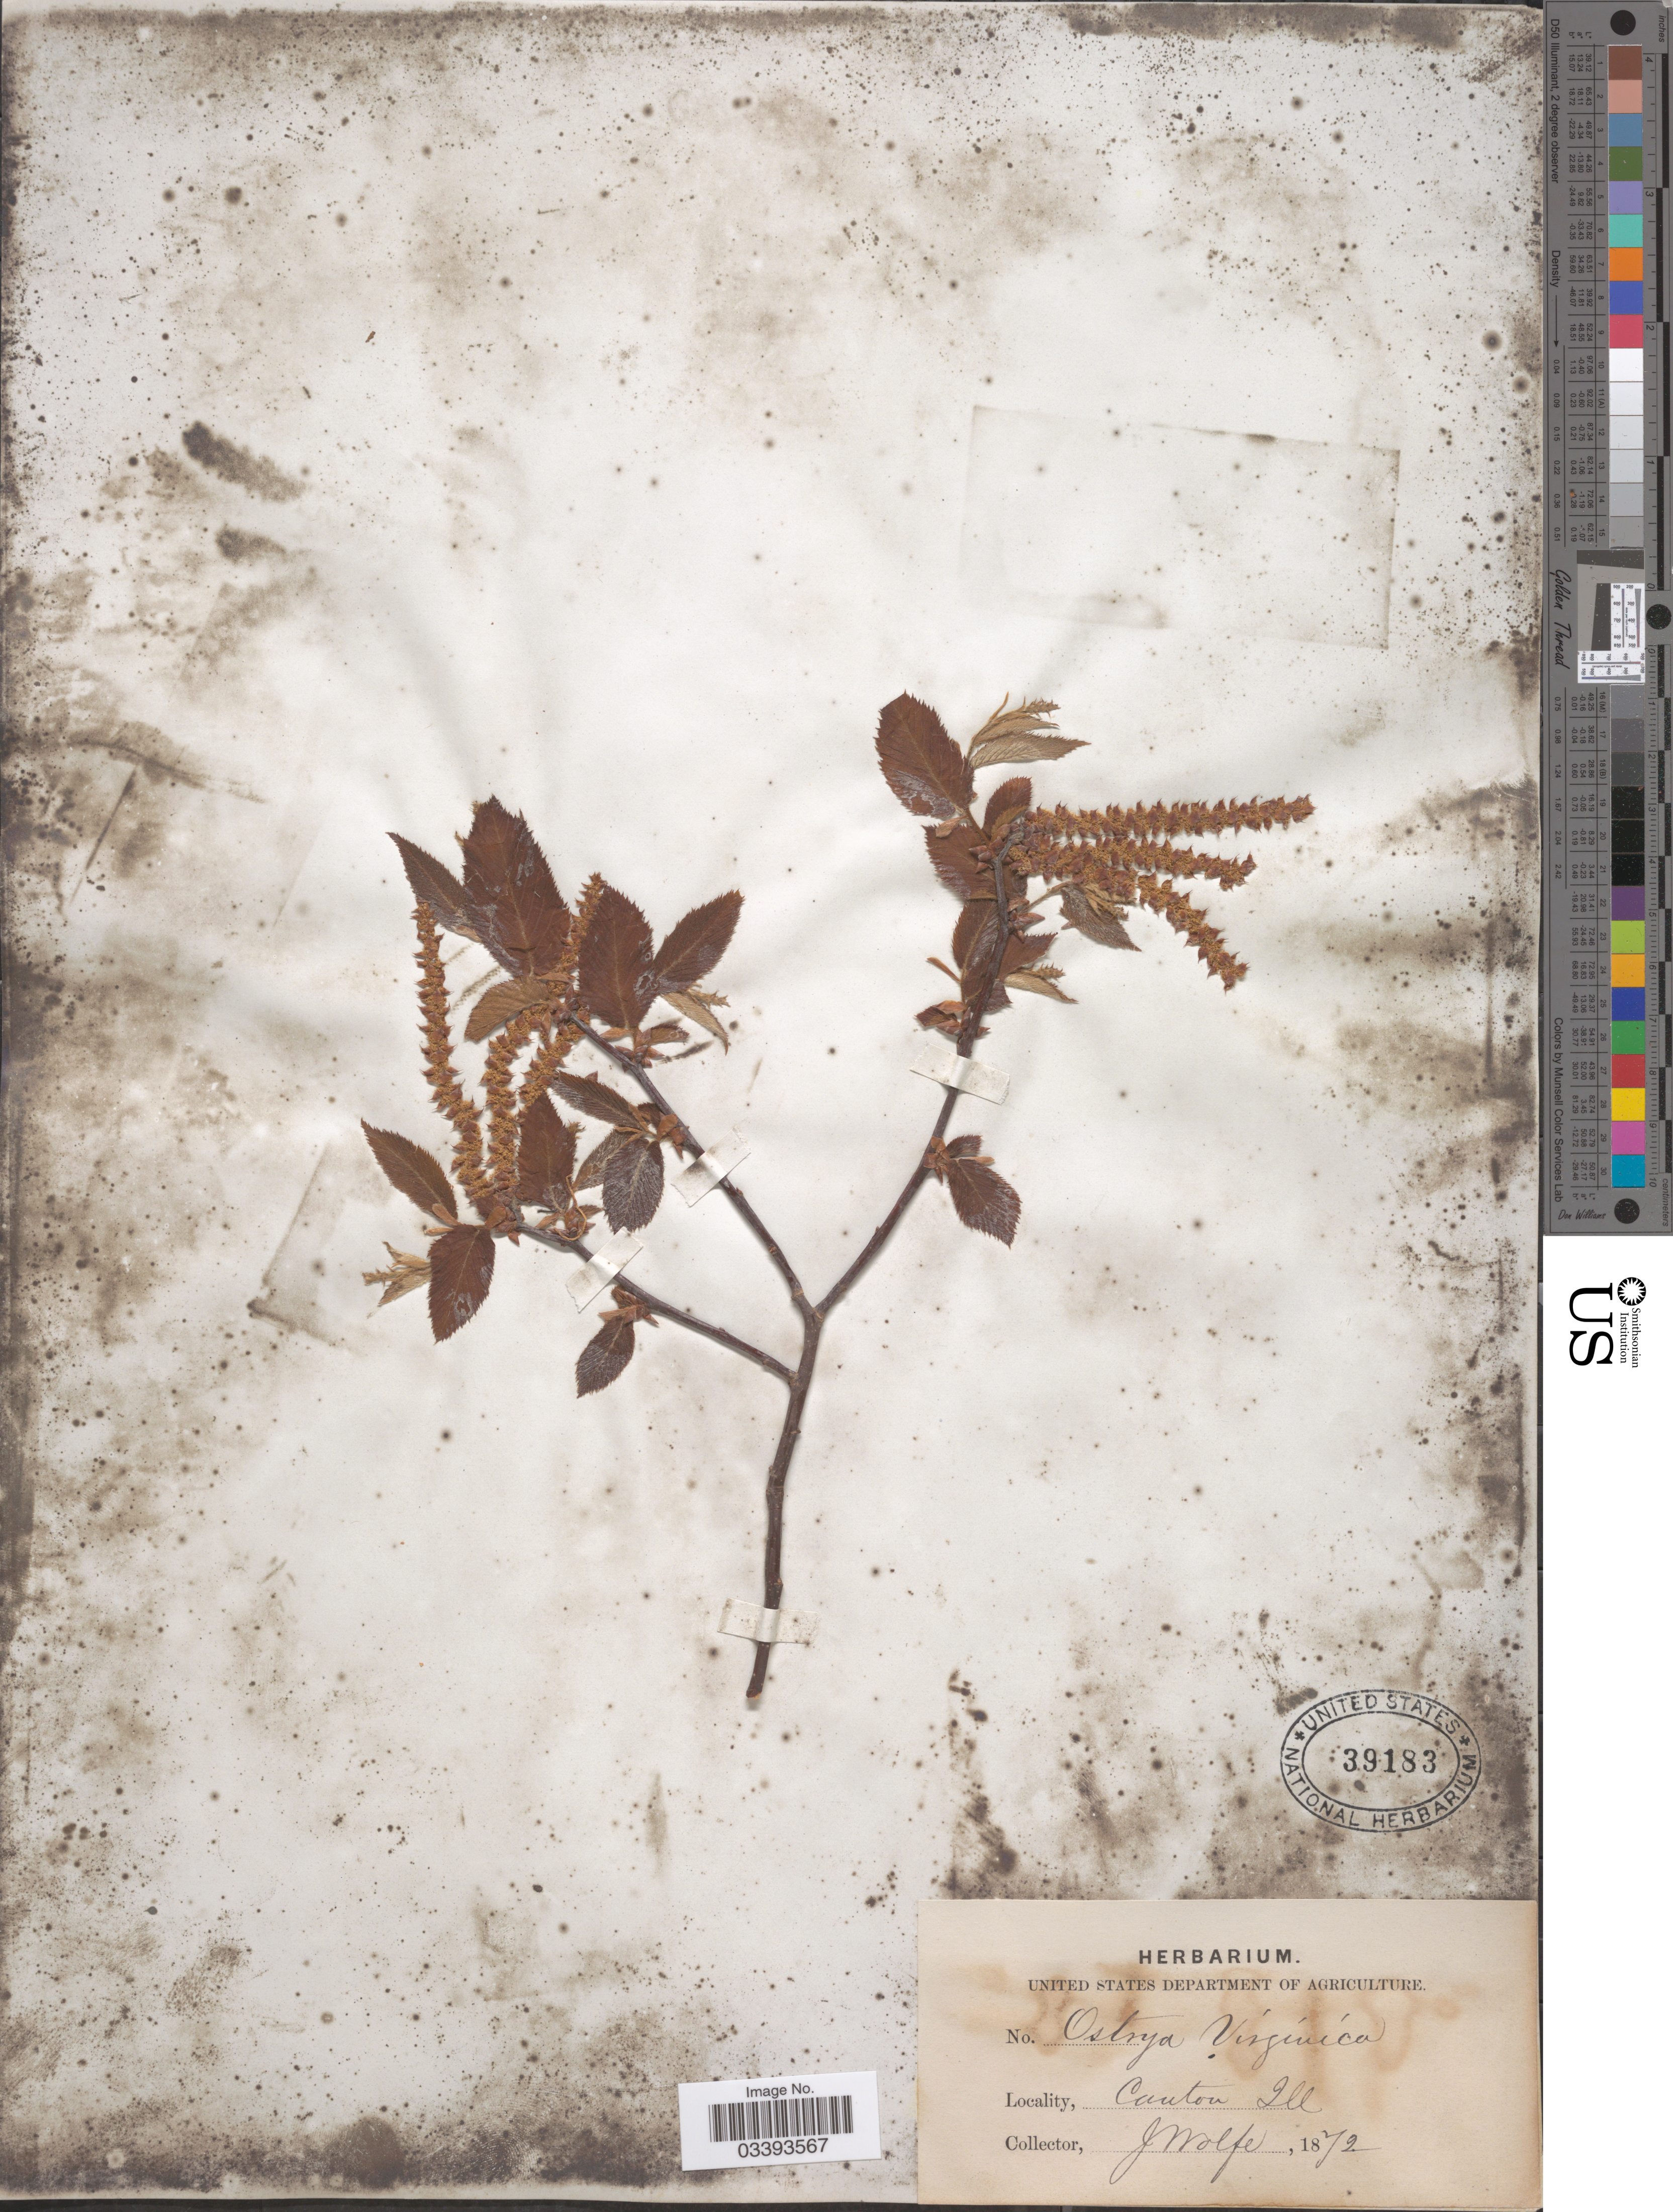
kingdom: Plantae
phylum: Tracheophyta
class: Magnoliopsida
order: Fagales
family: Betulaceae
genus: Ostrya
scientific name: Ostrya virginiana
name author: (Mill.) K. Koch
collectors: J. Wolfe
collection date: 1872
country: United States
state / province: Illinois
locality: Canton Ill.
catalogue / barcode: US 39183